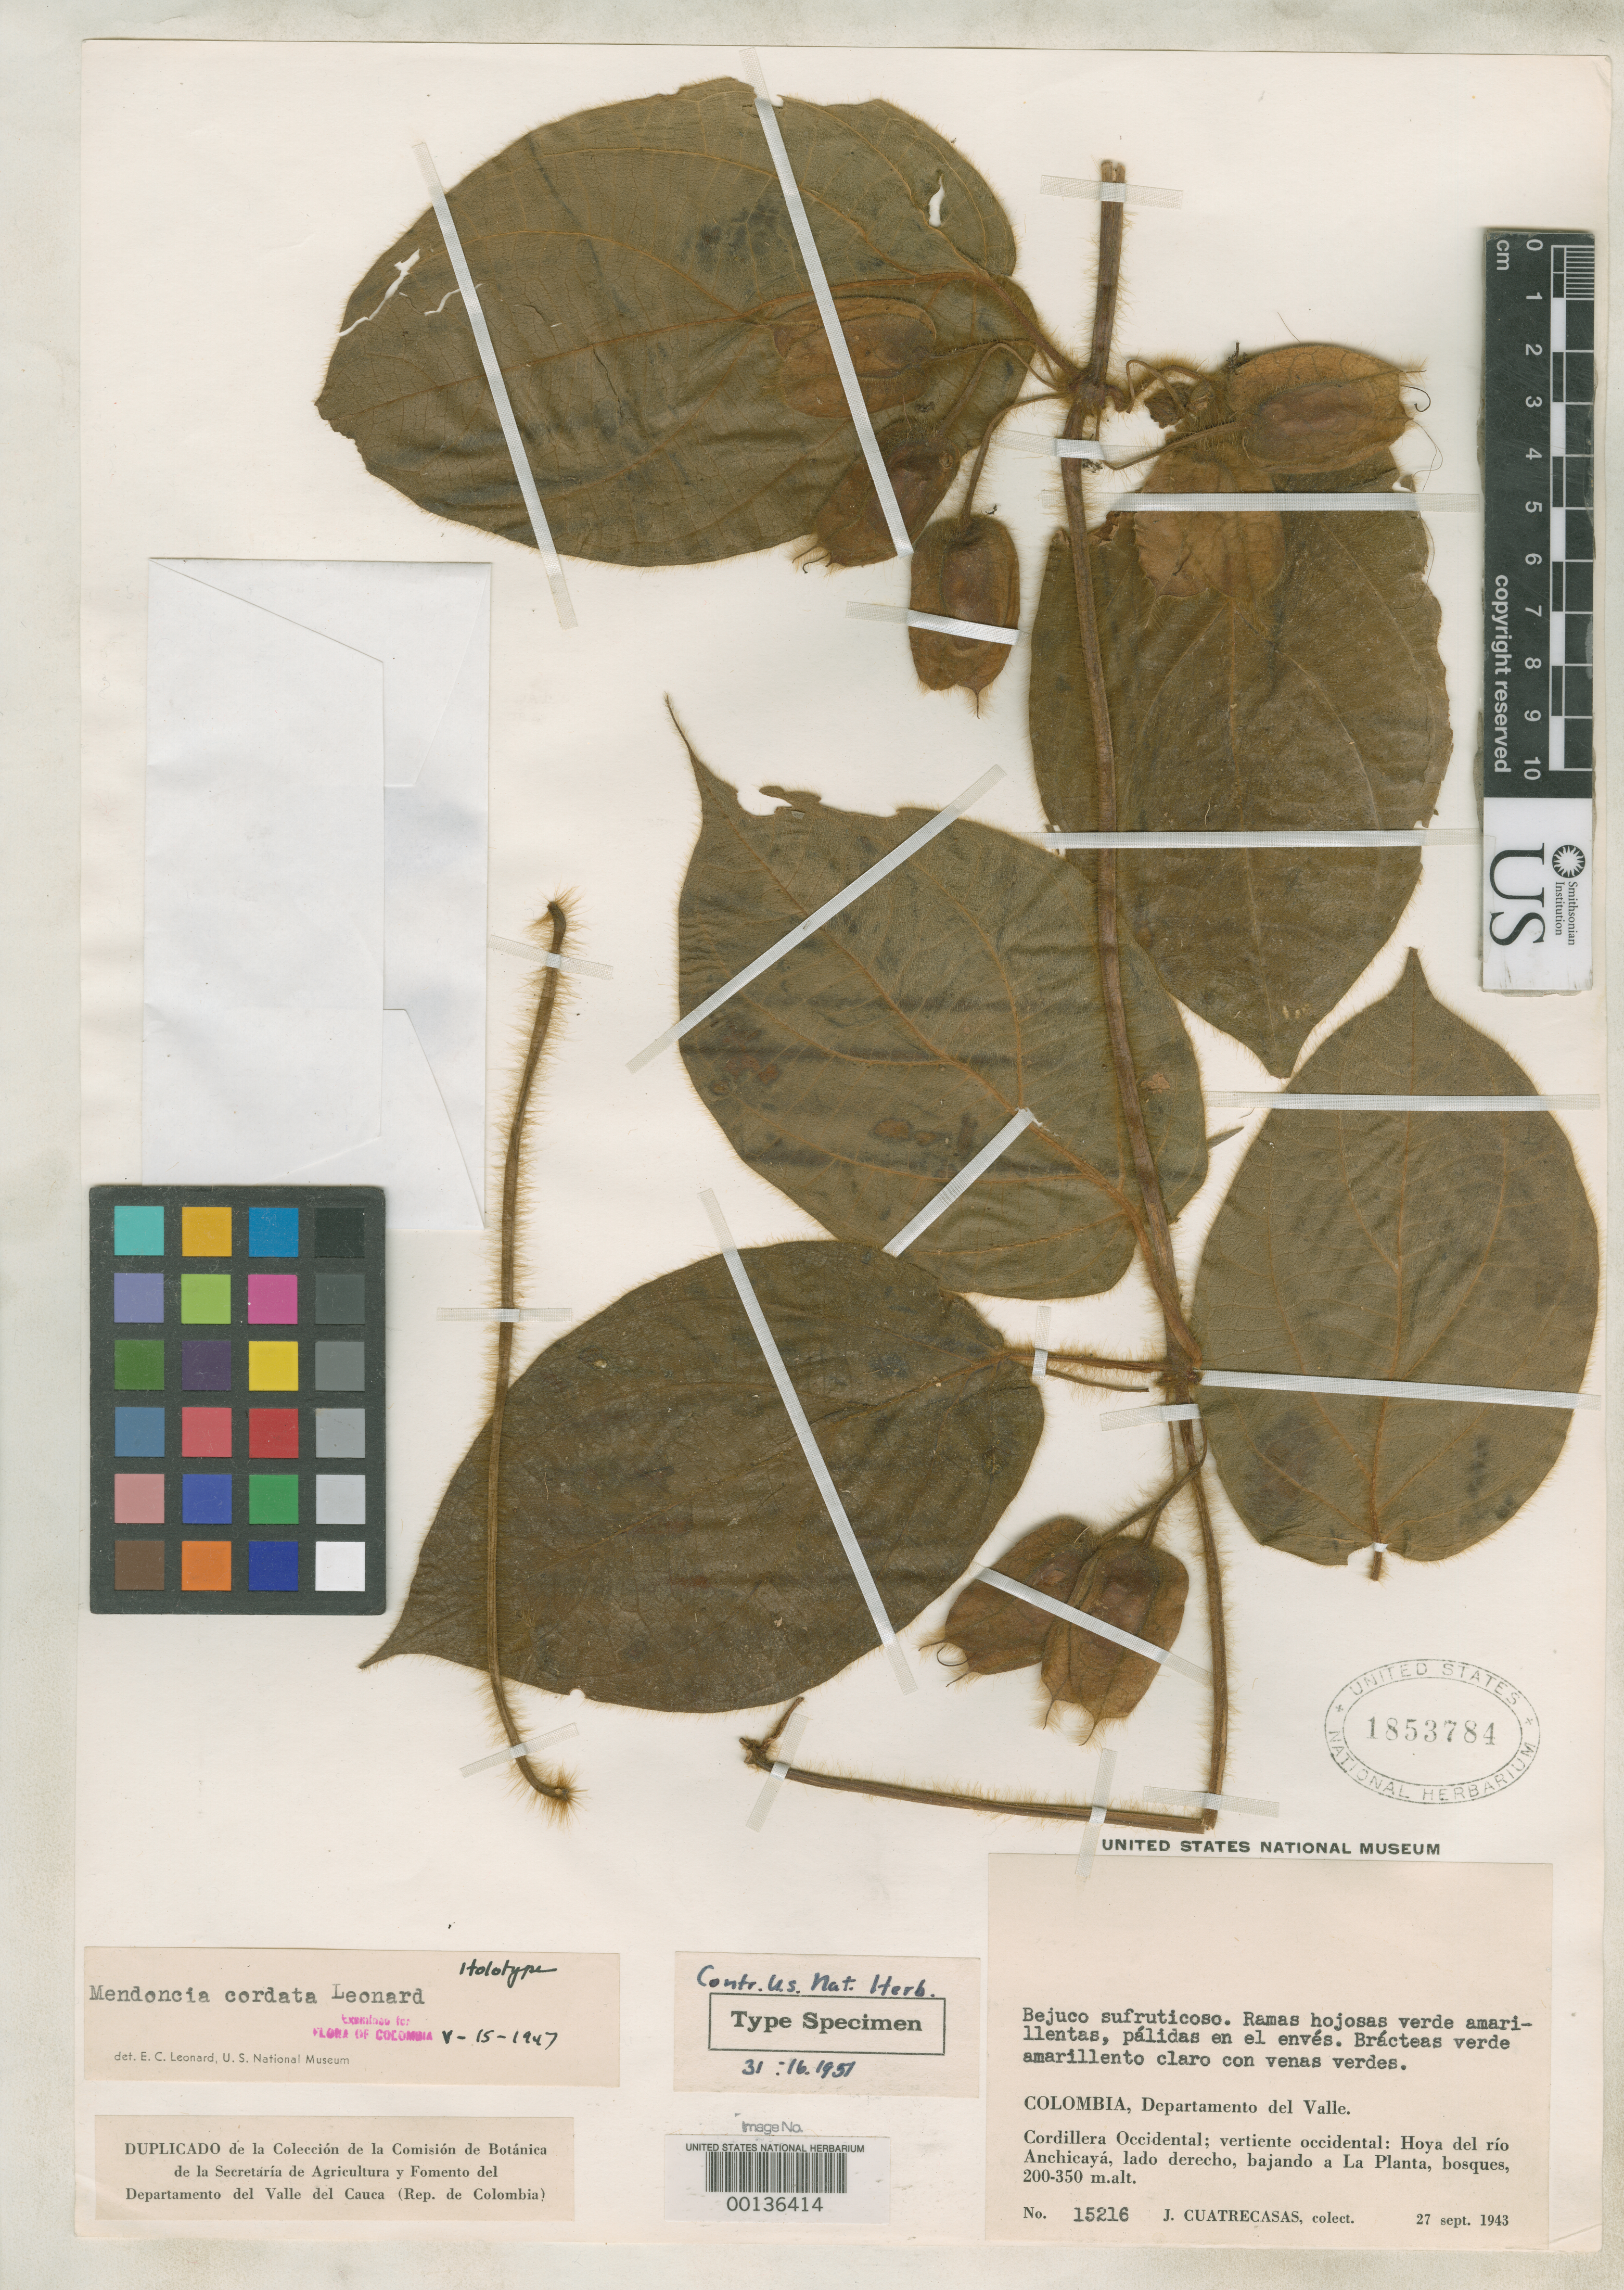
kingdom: Plantae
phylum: Tracheophyta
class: Magnoliopsida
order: Lamiales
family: Acanthaceae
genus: Mendoncia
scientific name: Mendoncia cordata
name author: Leonard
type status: Holotype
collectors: J. Cuatrecasas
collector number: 15216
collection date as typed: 27 Sep 1943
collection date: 1943-09-27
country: Colombia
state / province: Valle del Cauca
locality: La Planta on right bank of Rio Anchicaya.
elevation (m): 200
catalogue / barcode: US 1853784